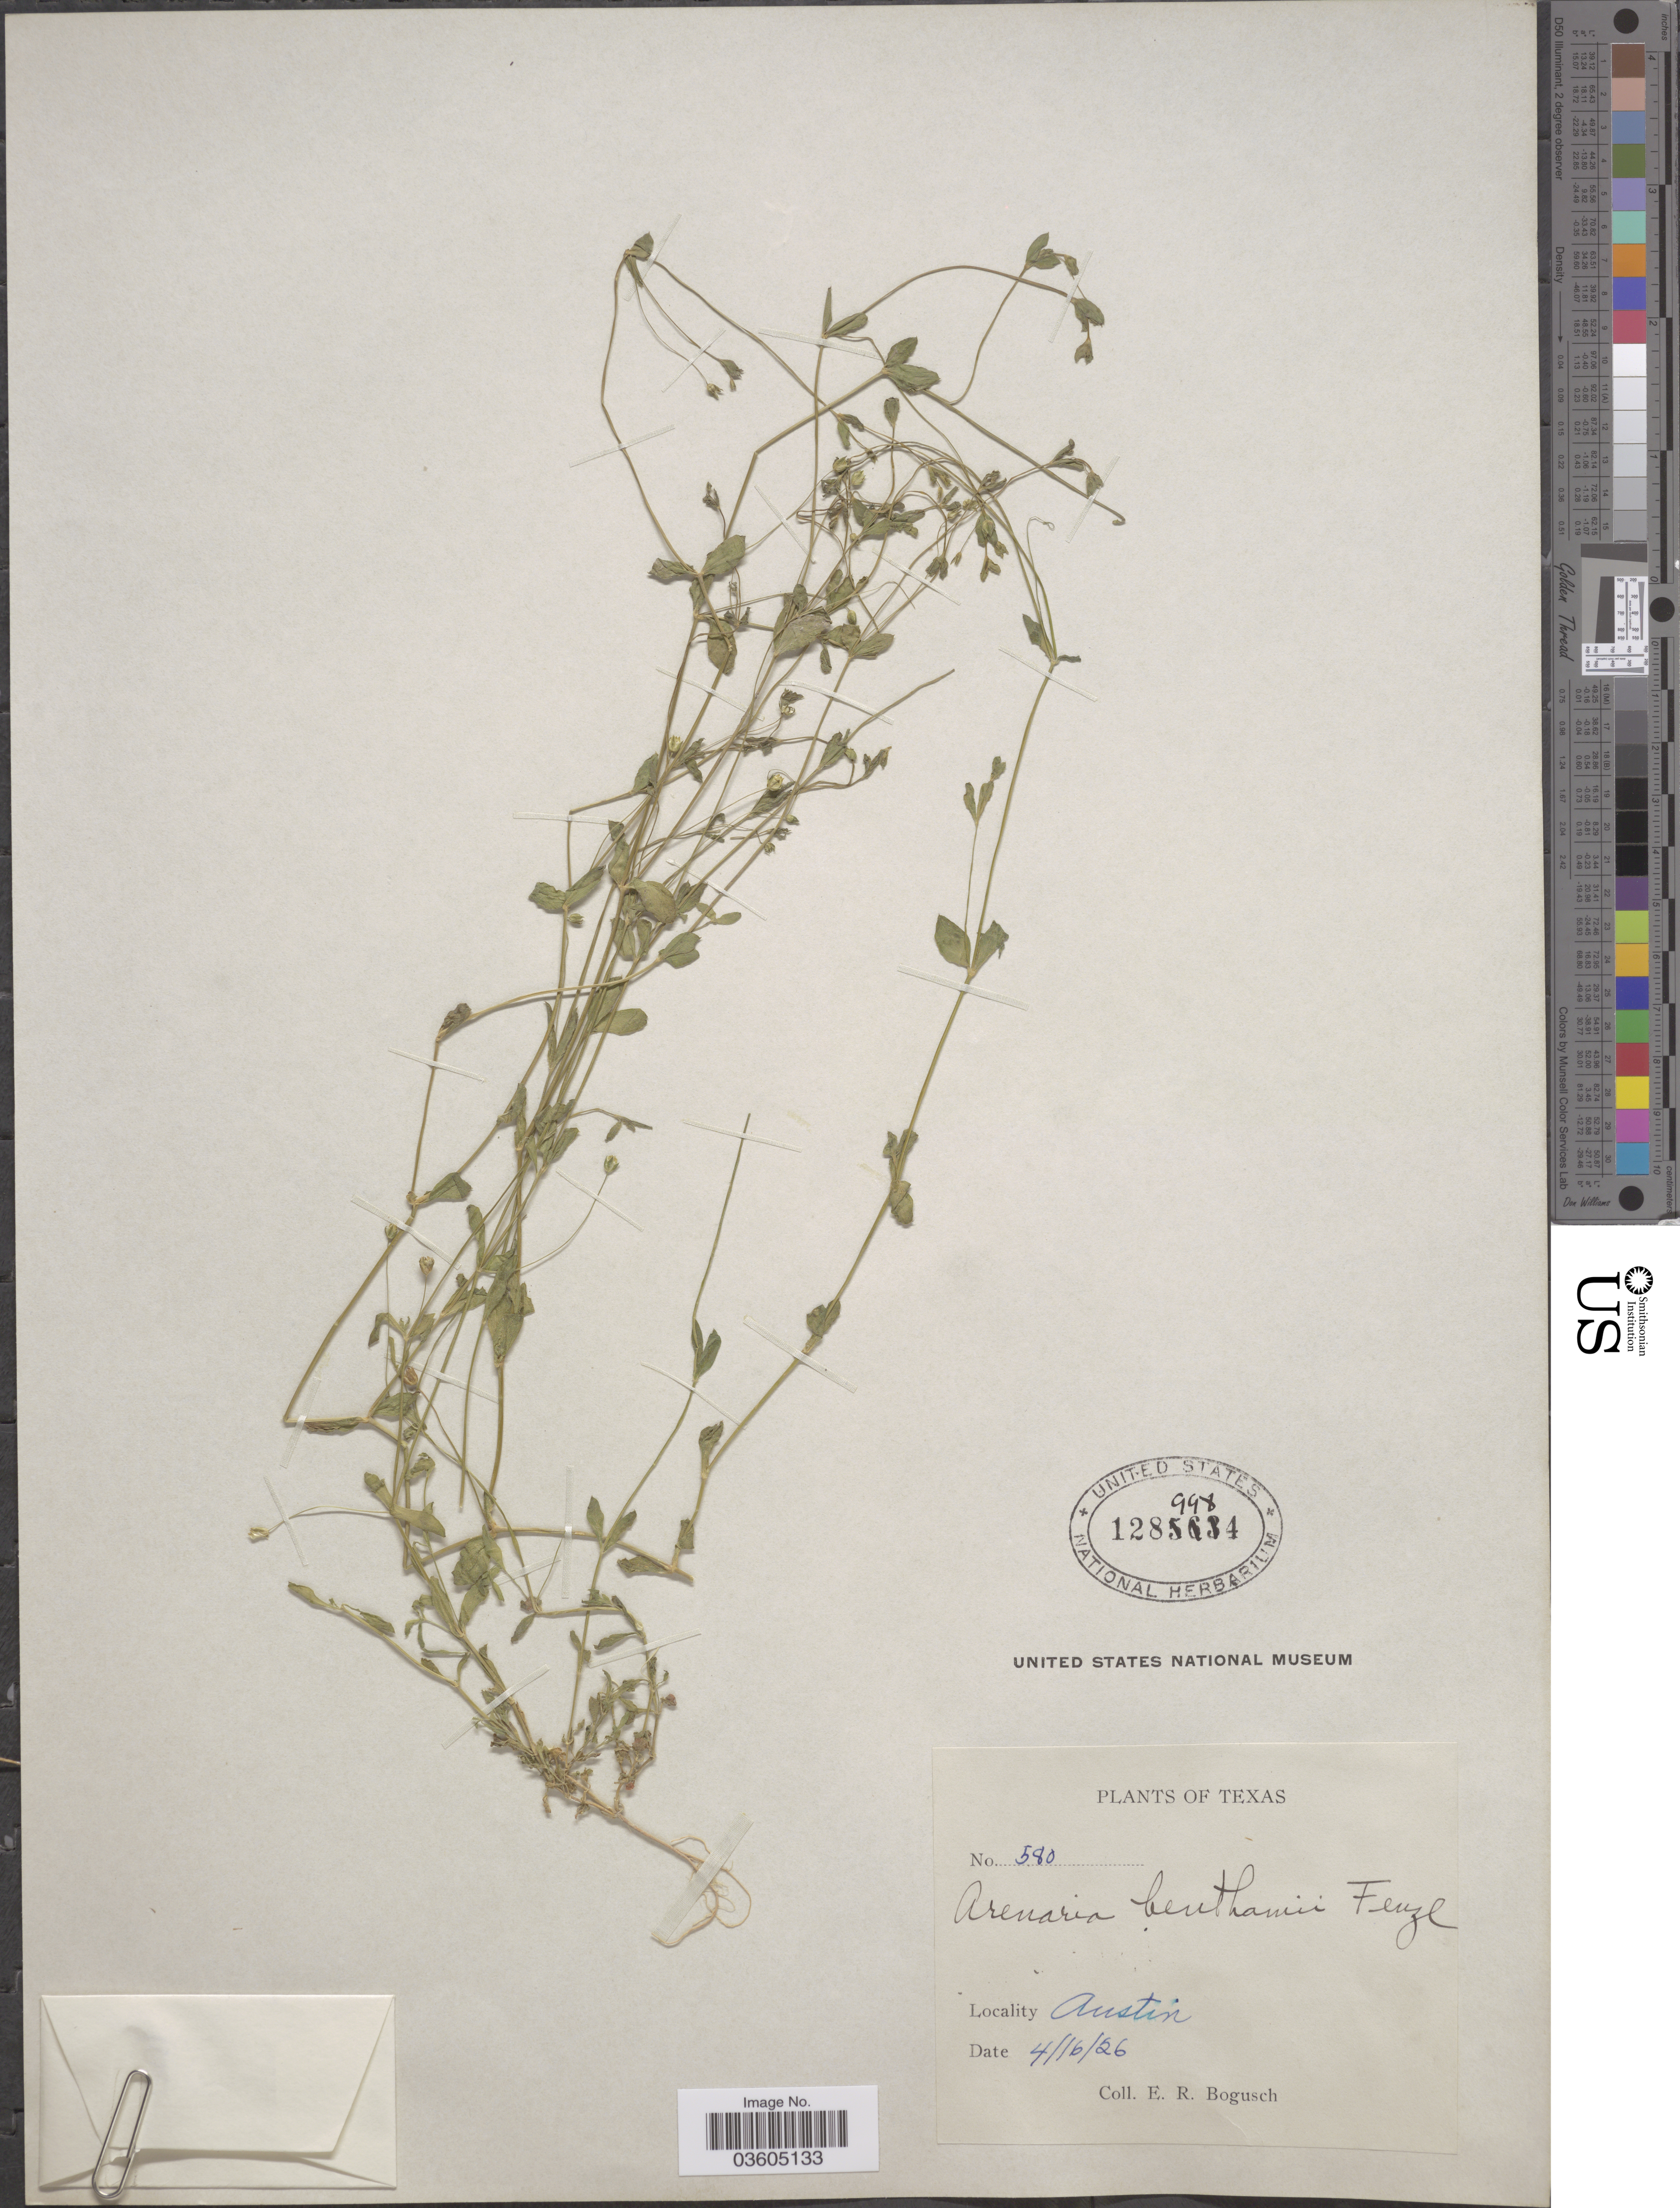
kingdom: Plantae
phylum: Tracheophyta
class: Magnoliopsida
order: Caryophyllales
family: Caryophyllaceae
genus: Arenaria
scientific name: Arenaria benthamii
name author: Fenzl ex Torr. & A. Gray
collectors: E. Bogusch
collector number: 580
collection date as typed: Transcribed d/m/y: 16/4/26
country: United States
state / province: Texas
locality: Austin.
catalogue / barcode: US 1289984